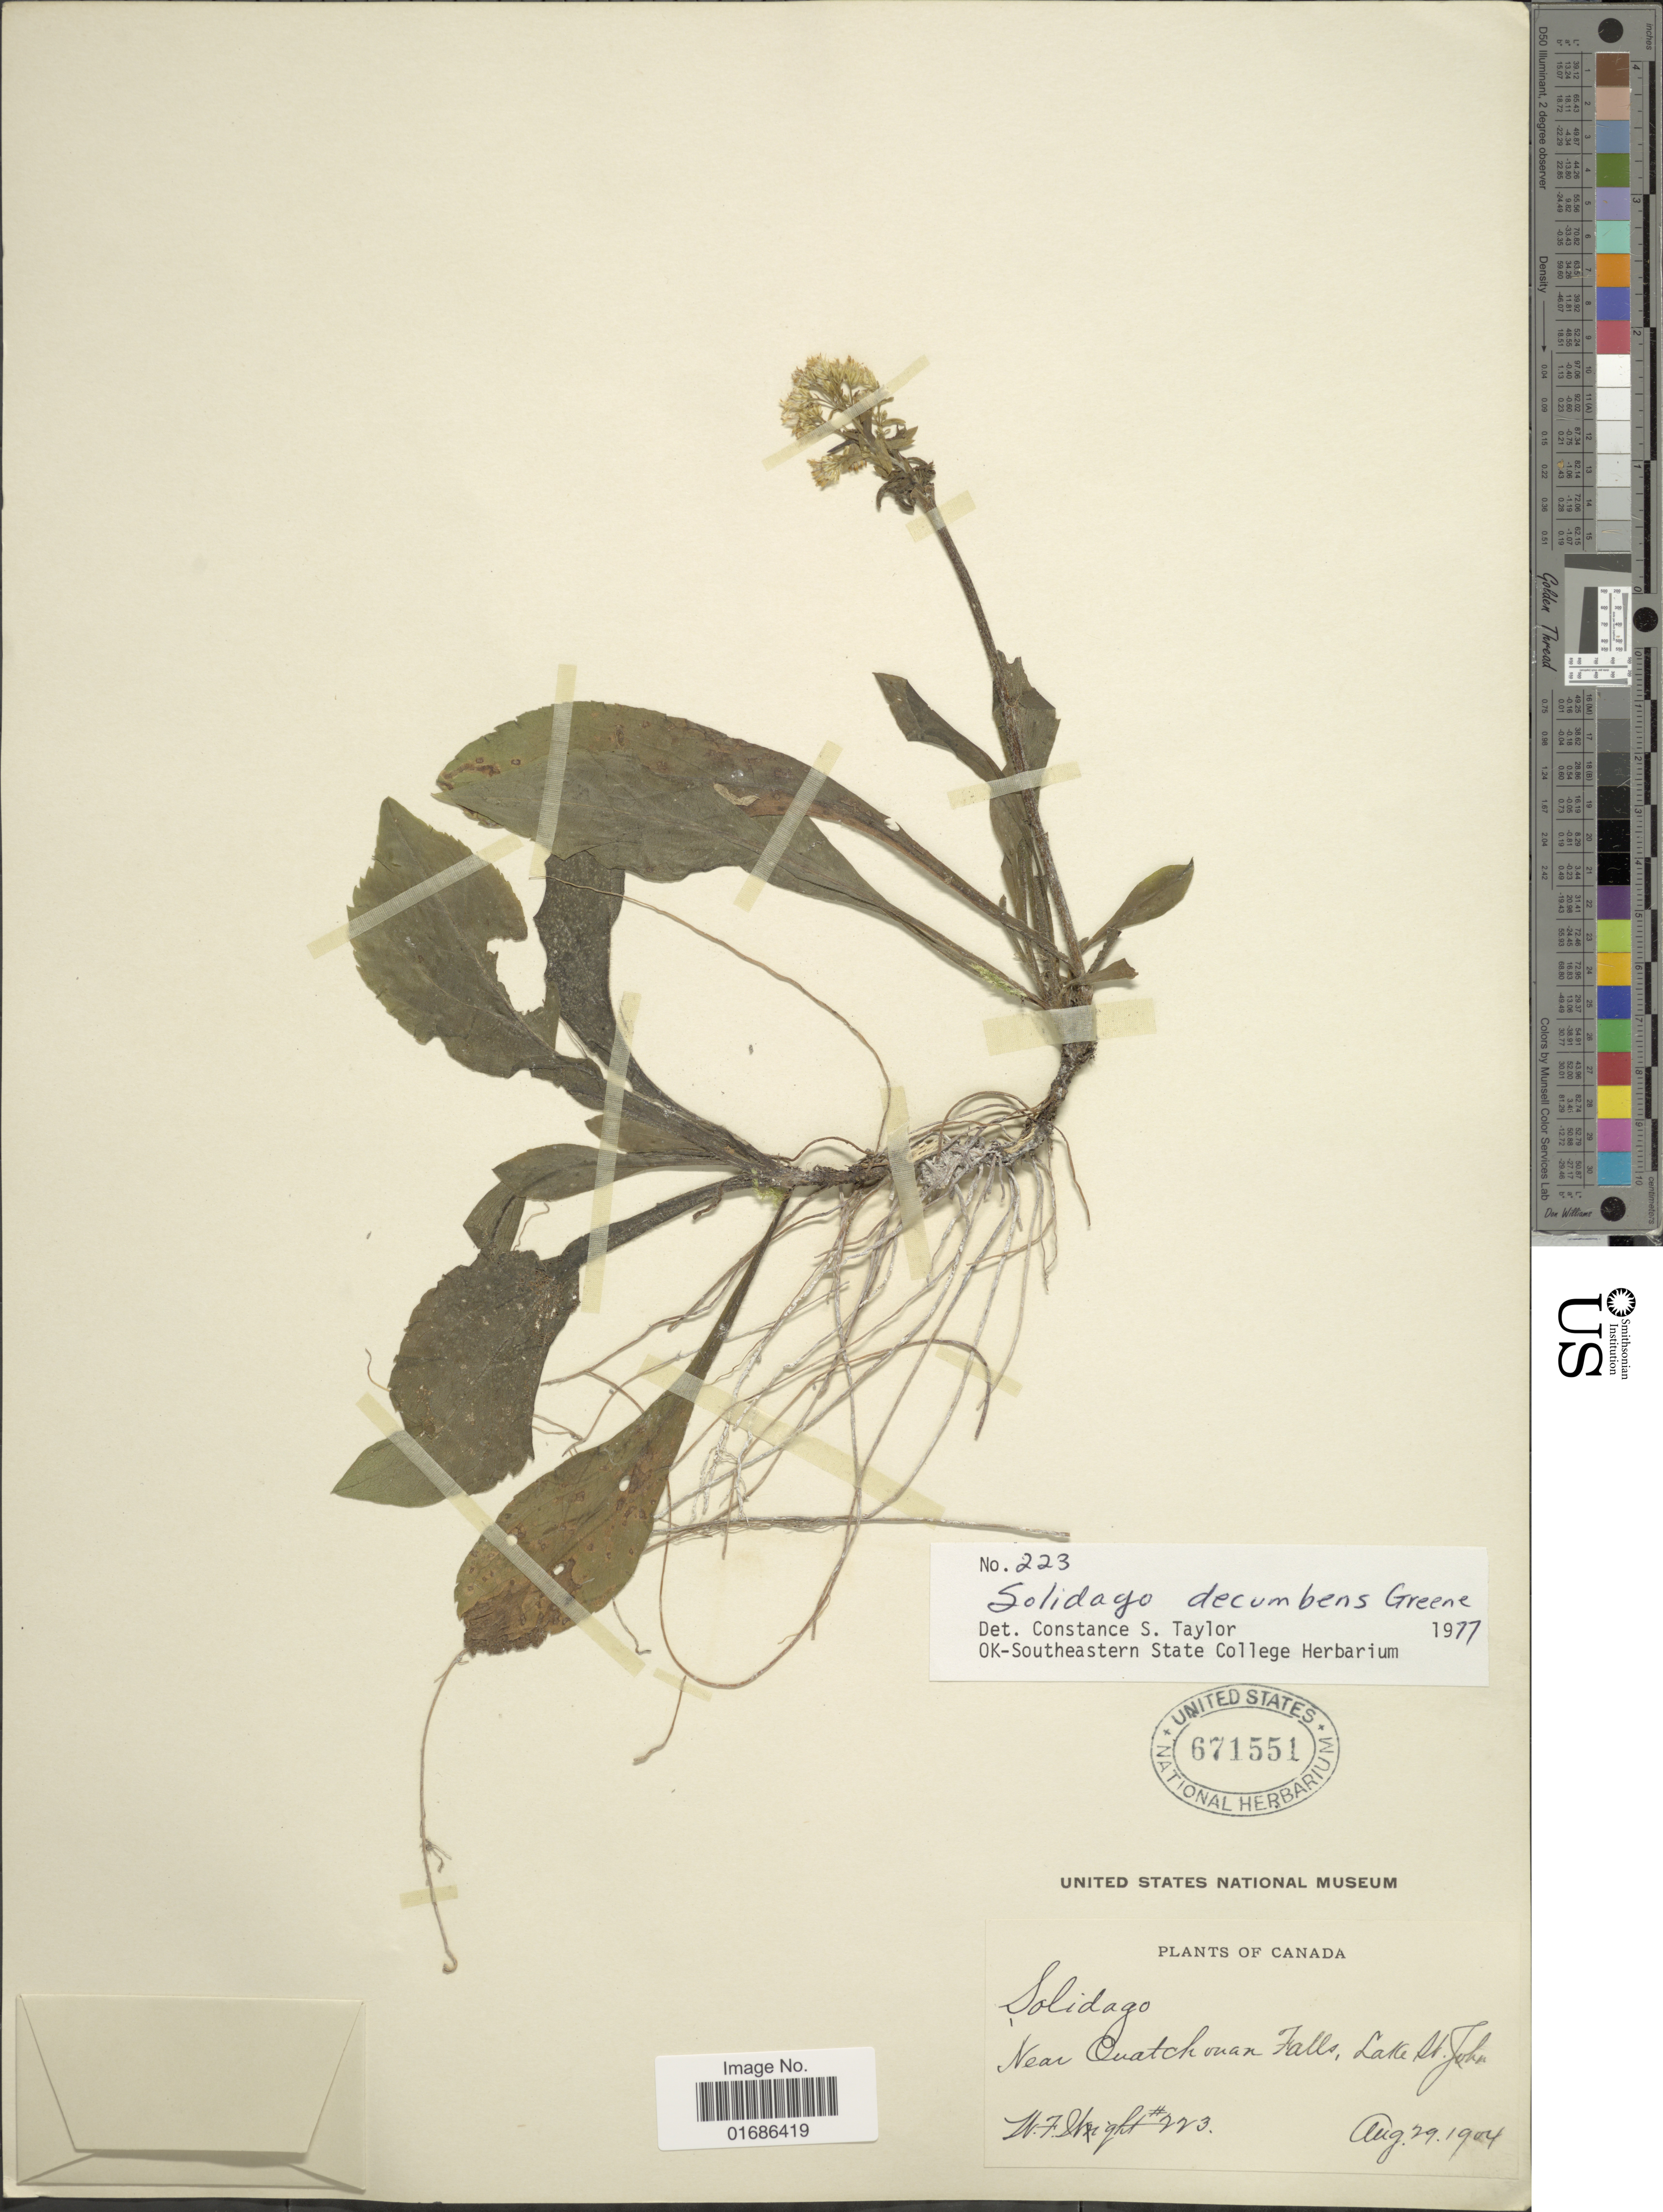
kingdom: Plantae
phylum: Tracheophyta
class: Magnoliopsida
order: Asterales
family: Asteraceae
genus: Solidago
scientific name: Solidago decumbens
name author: Greene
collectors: W. F. Wright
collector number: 223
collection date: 1904-08-29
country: Canada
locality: Near Ouatchouan Falls, Lake St John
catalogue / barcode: US 671551